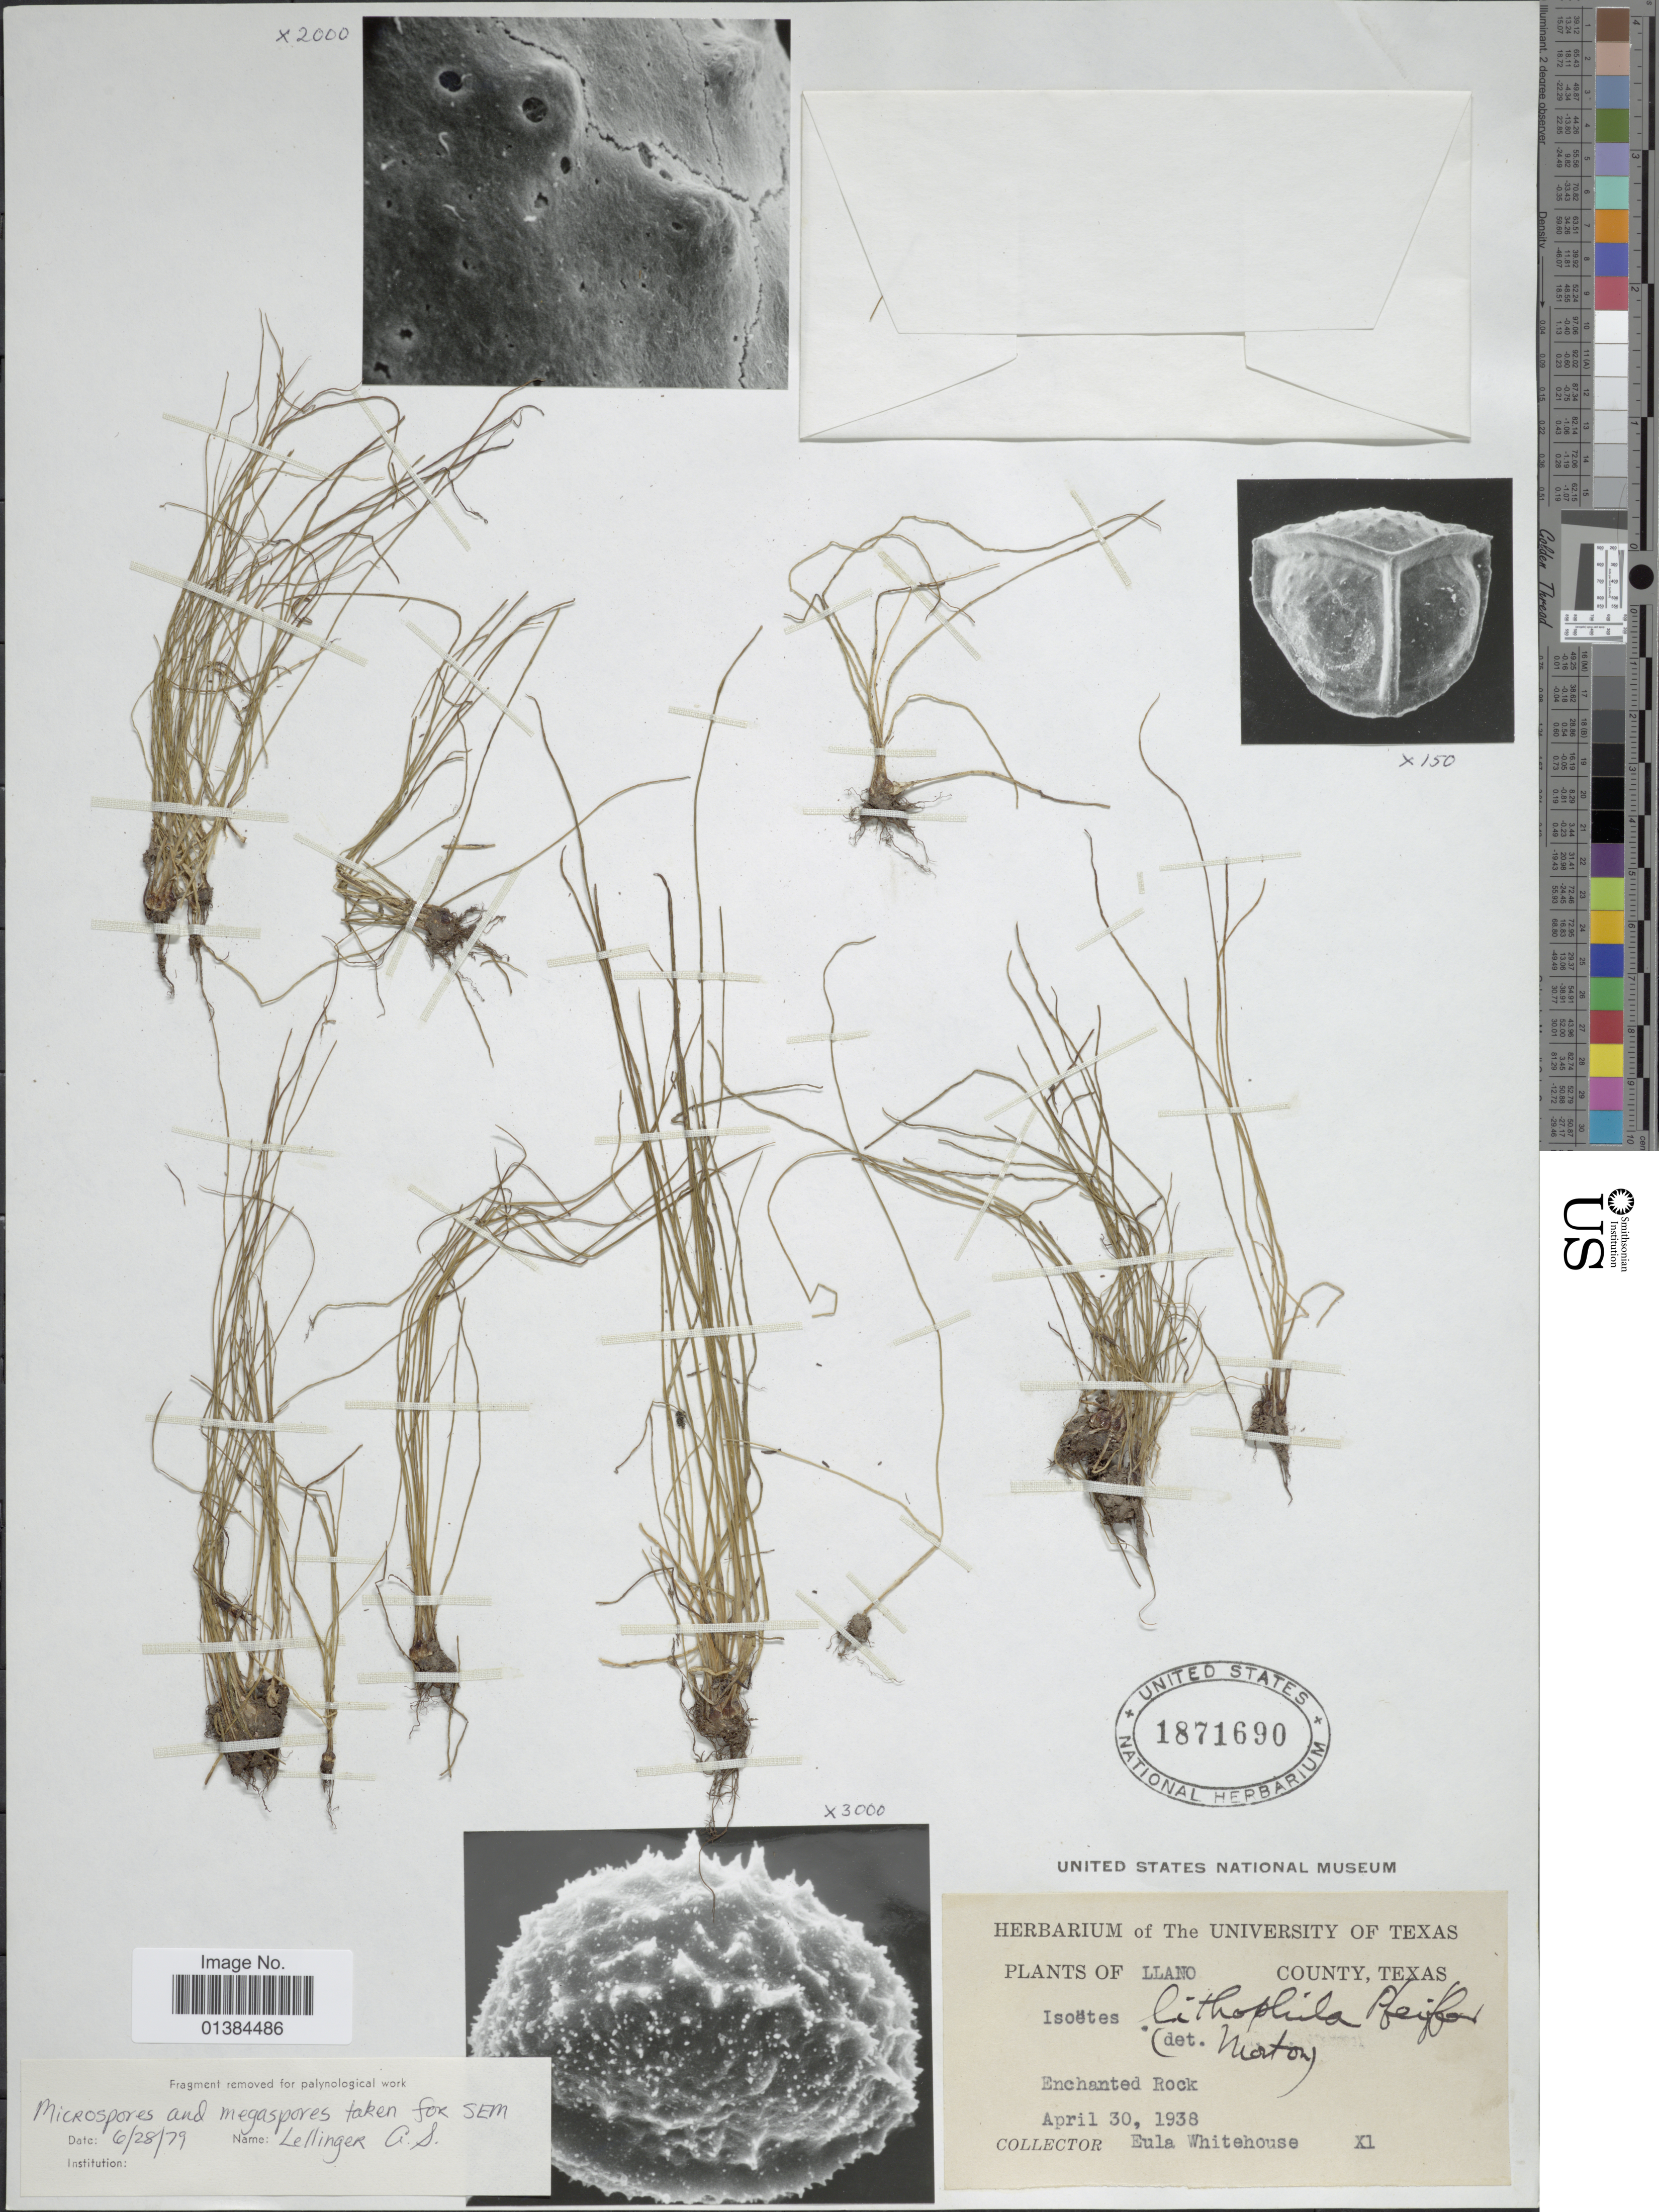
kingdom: Plantae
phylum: Tracheophyta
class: Lycopodiopsida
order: Isoetales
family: Isoetaceae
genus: Isoetes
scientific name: Isoetes lithophila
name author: N. Pfeiff.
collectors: E. Whitehouse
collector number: X1 ?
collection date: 1938-04-30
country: United States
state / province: Texas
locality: Llano County. Enchanted Rock.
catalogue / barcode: US 1871690